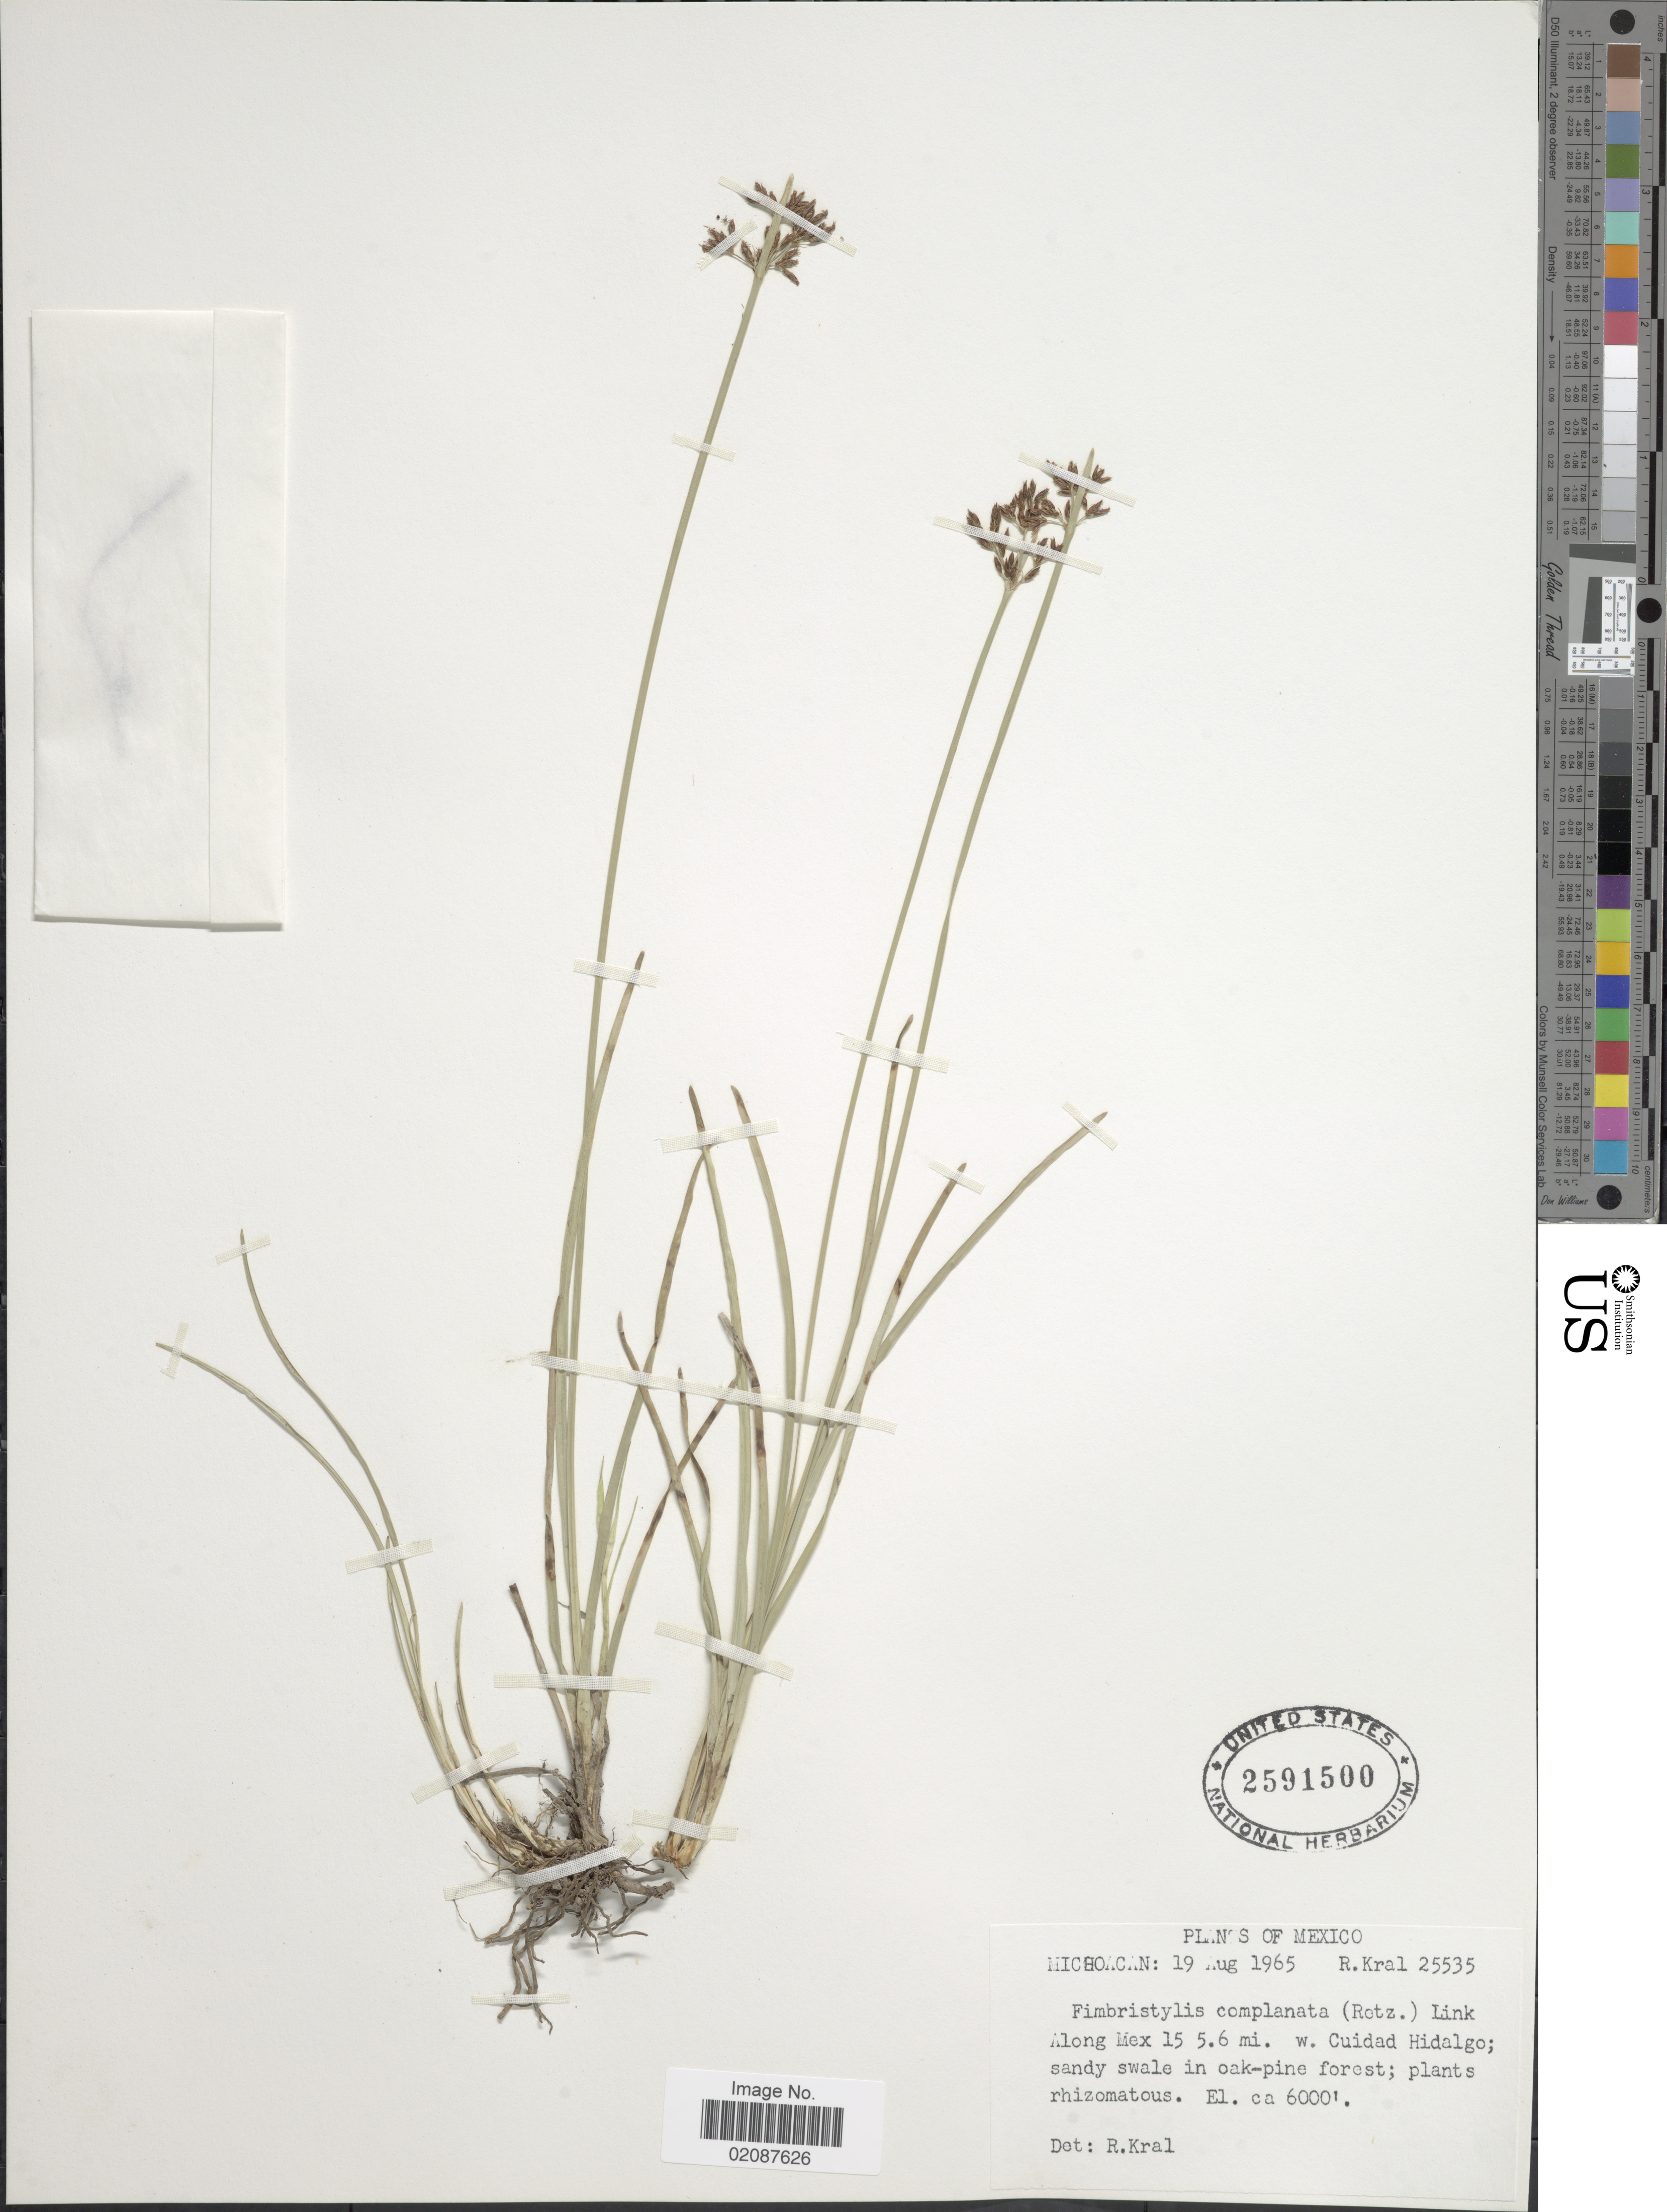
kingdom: Plantae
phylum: Tracheophyta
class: Liliopsida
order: Poales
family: Cyperaceae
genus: Fimbristylis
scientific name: Fimbristylis complanata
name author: (Retz.) Link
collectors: R. Kral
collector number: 25535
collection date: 1965-08-19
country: Mexico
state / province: Michoacán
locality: Along Hwy 15 5.6 mi. W Ciudad Hidalgo.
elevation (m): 1829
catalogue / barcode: US 2591500